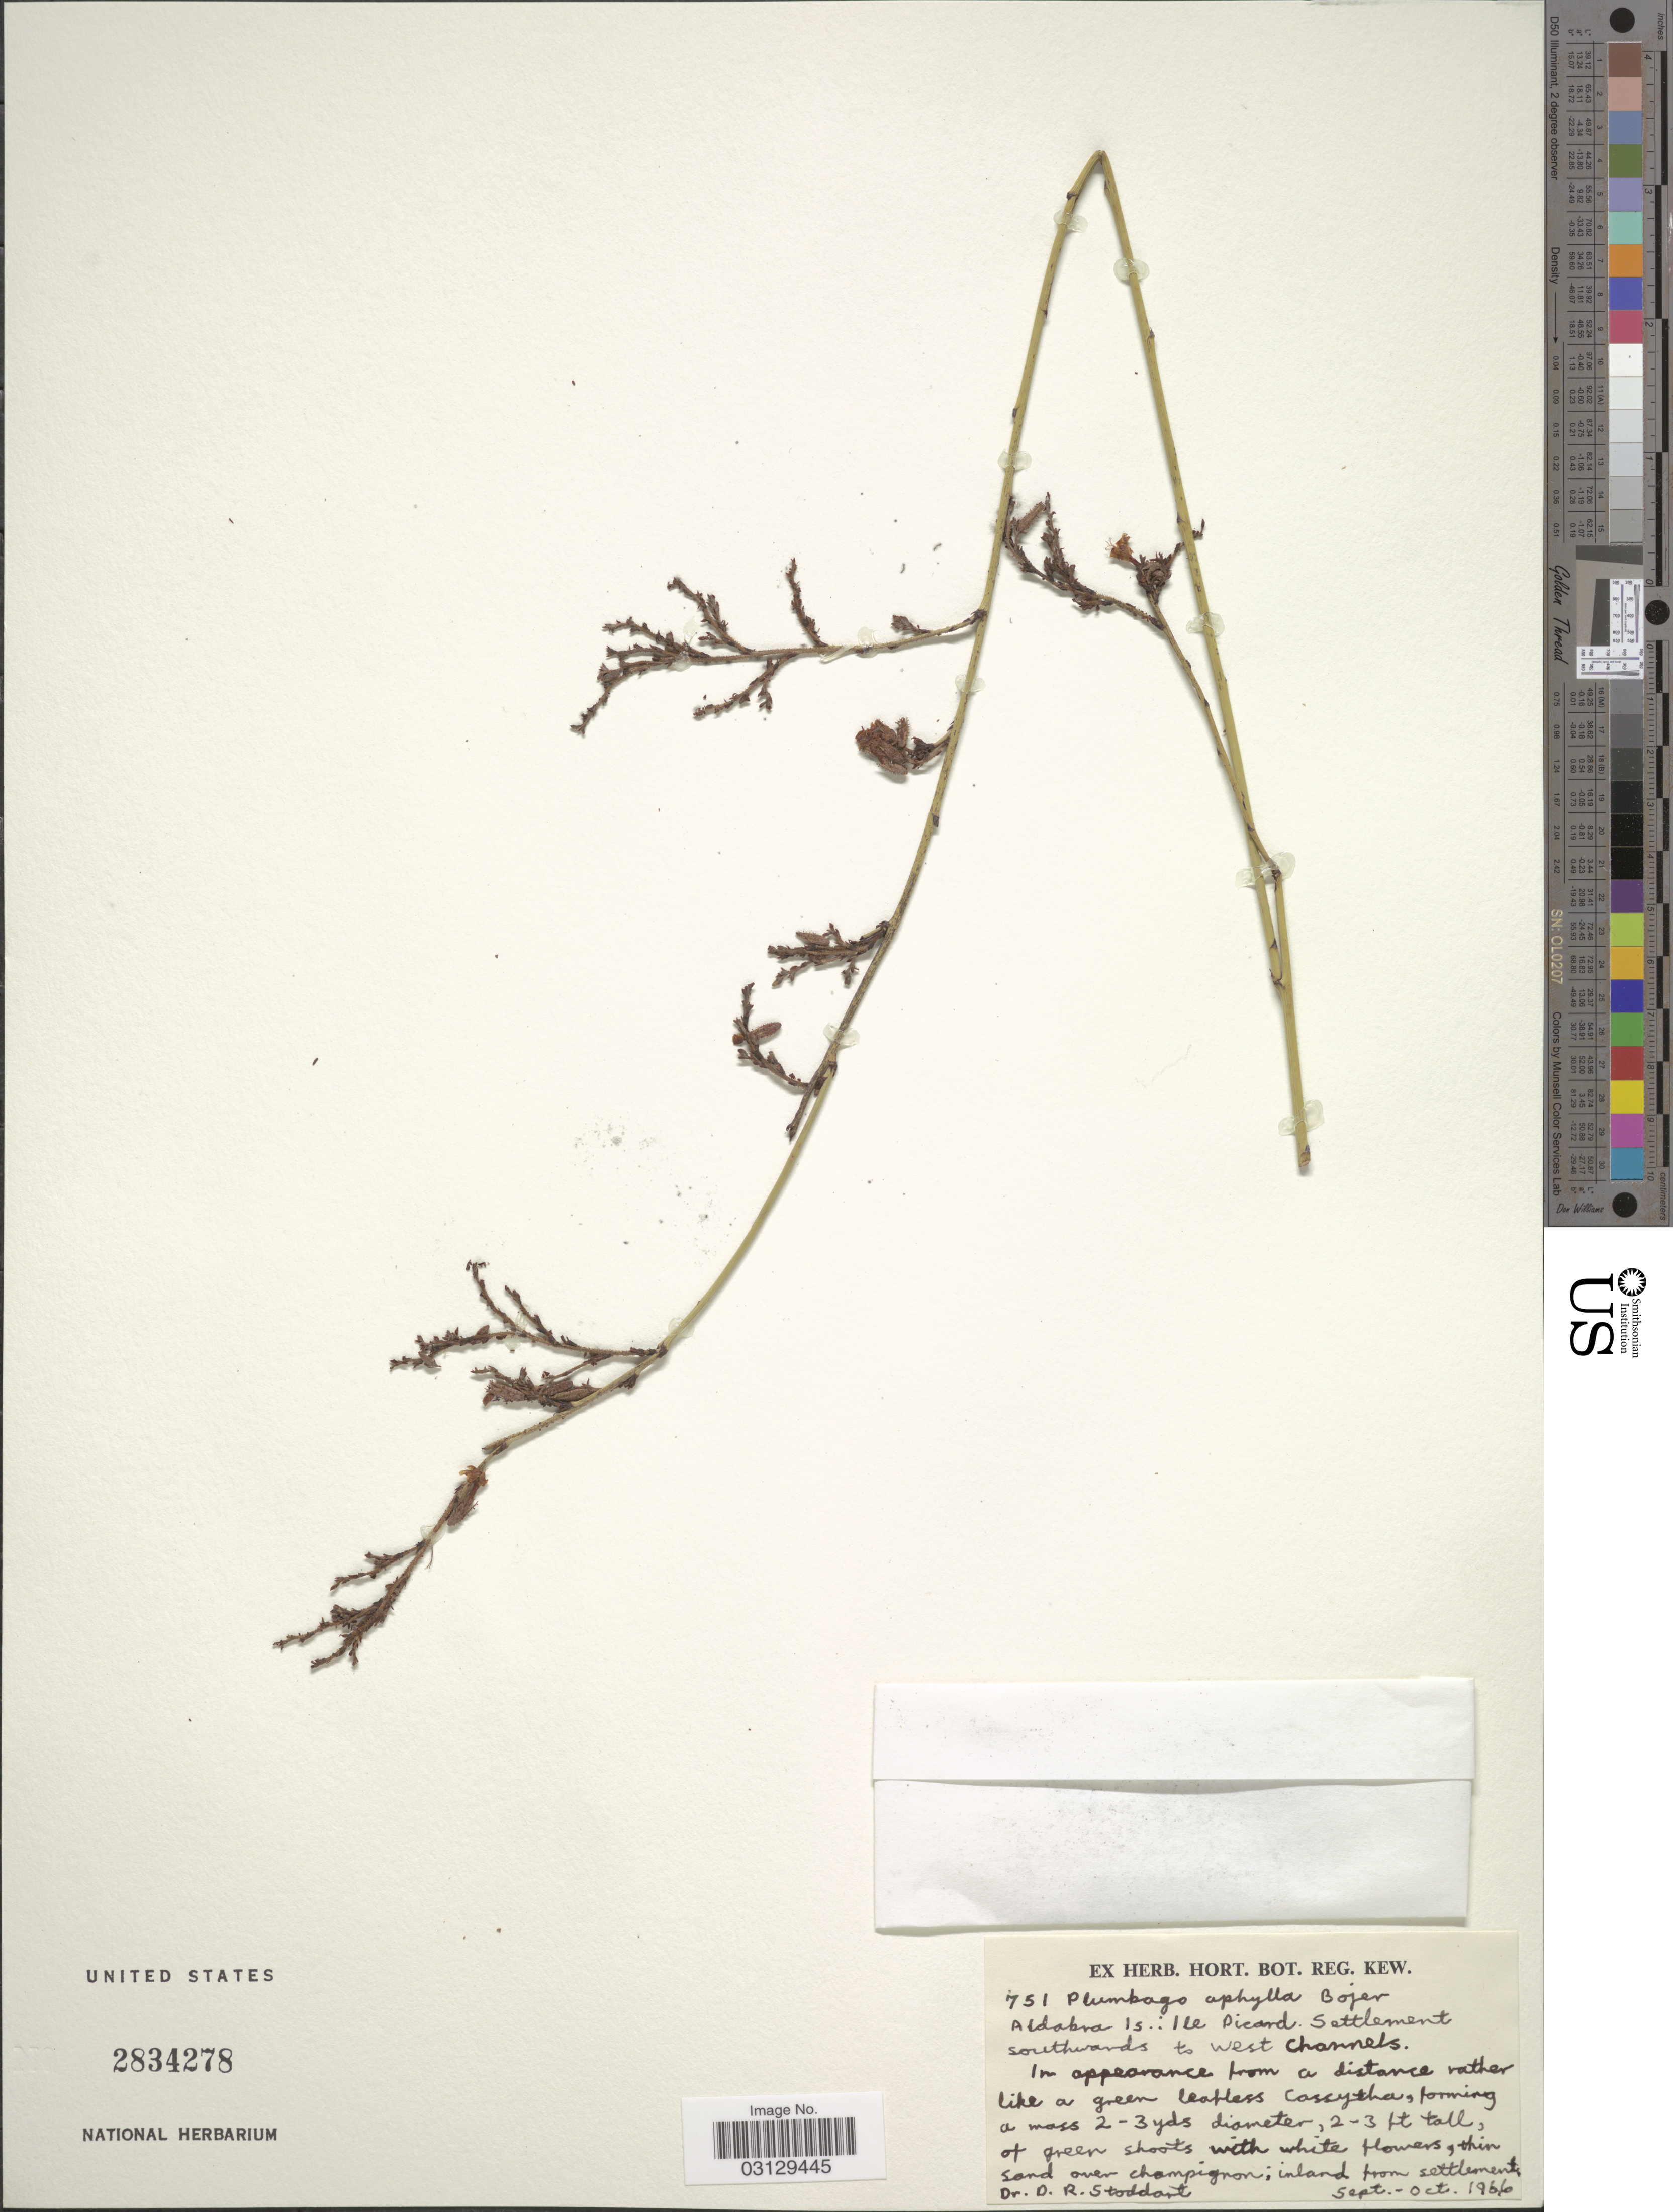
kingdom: Plantae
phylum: Tracheophyta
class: Magnoliopsida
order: Caryophyllales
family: Plumbaginaceae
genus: Plumbago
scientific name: Plumbago aphylla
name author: Bojer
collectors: D. R. Stoddart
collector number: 751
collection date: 1966-09/1966-10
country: Seychelles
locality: Aldabra Is.: Ile Picard. Settlement southwards to West Channels.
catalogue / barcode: US 2834278